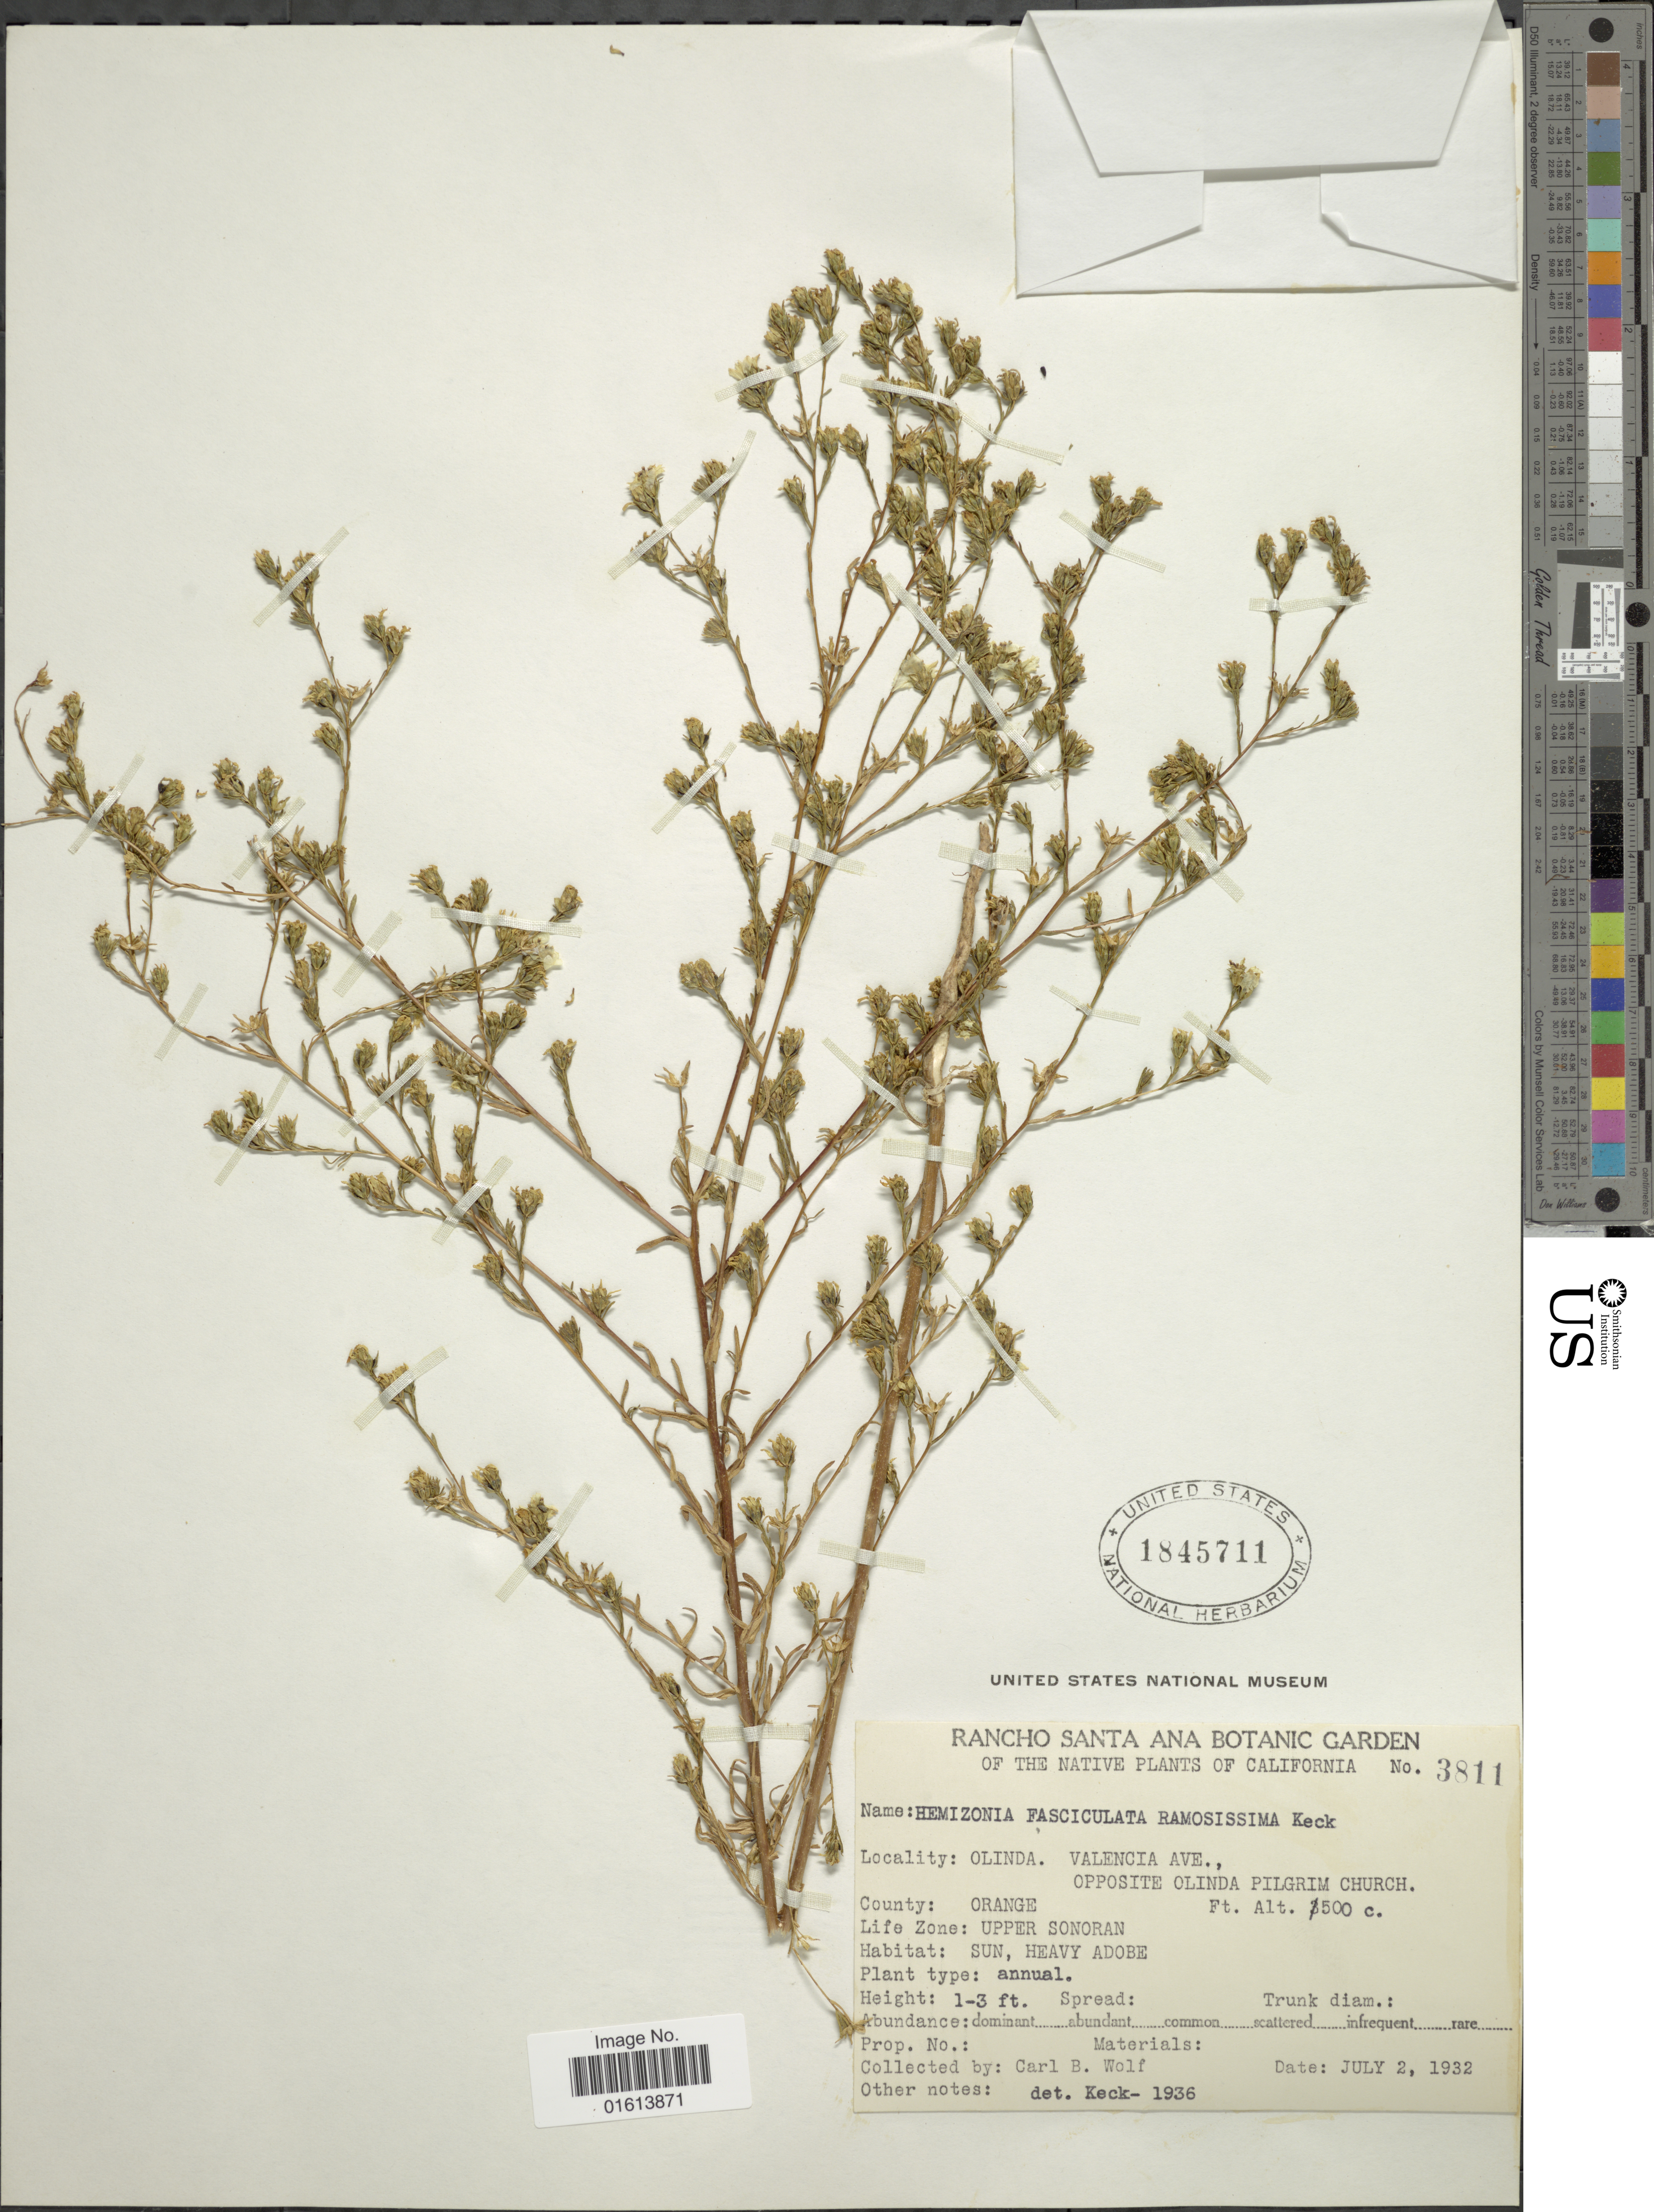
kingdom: Plantae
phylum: Tracheophyta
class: Magnoliopsida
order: Asterales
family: Asteraceae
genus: Hemizonia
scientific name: Hemizonia fasciculata subsp. ramosissima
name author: (Benth.) D.D. Keck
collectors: C. B. Wolf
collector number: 3811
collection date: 1932-07-02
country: United States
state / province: California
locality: California. olinda. Valencia Ave. opposite Olinda pilgrim Church. Country: Orange.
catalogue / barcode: US 1845711